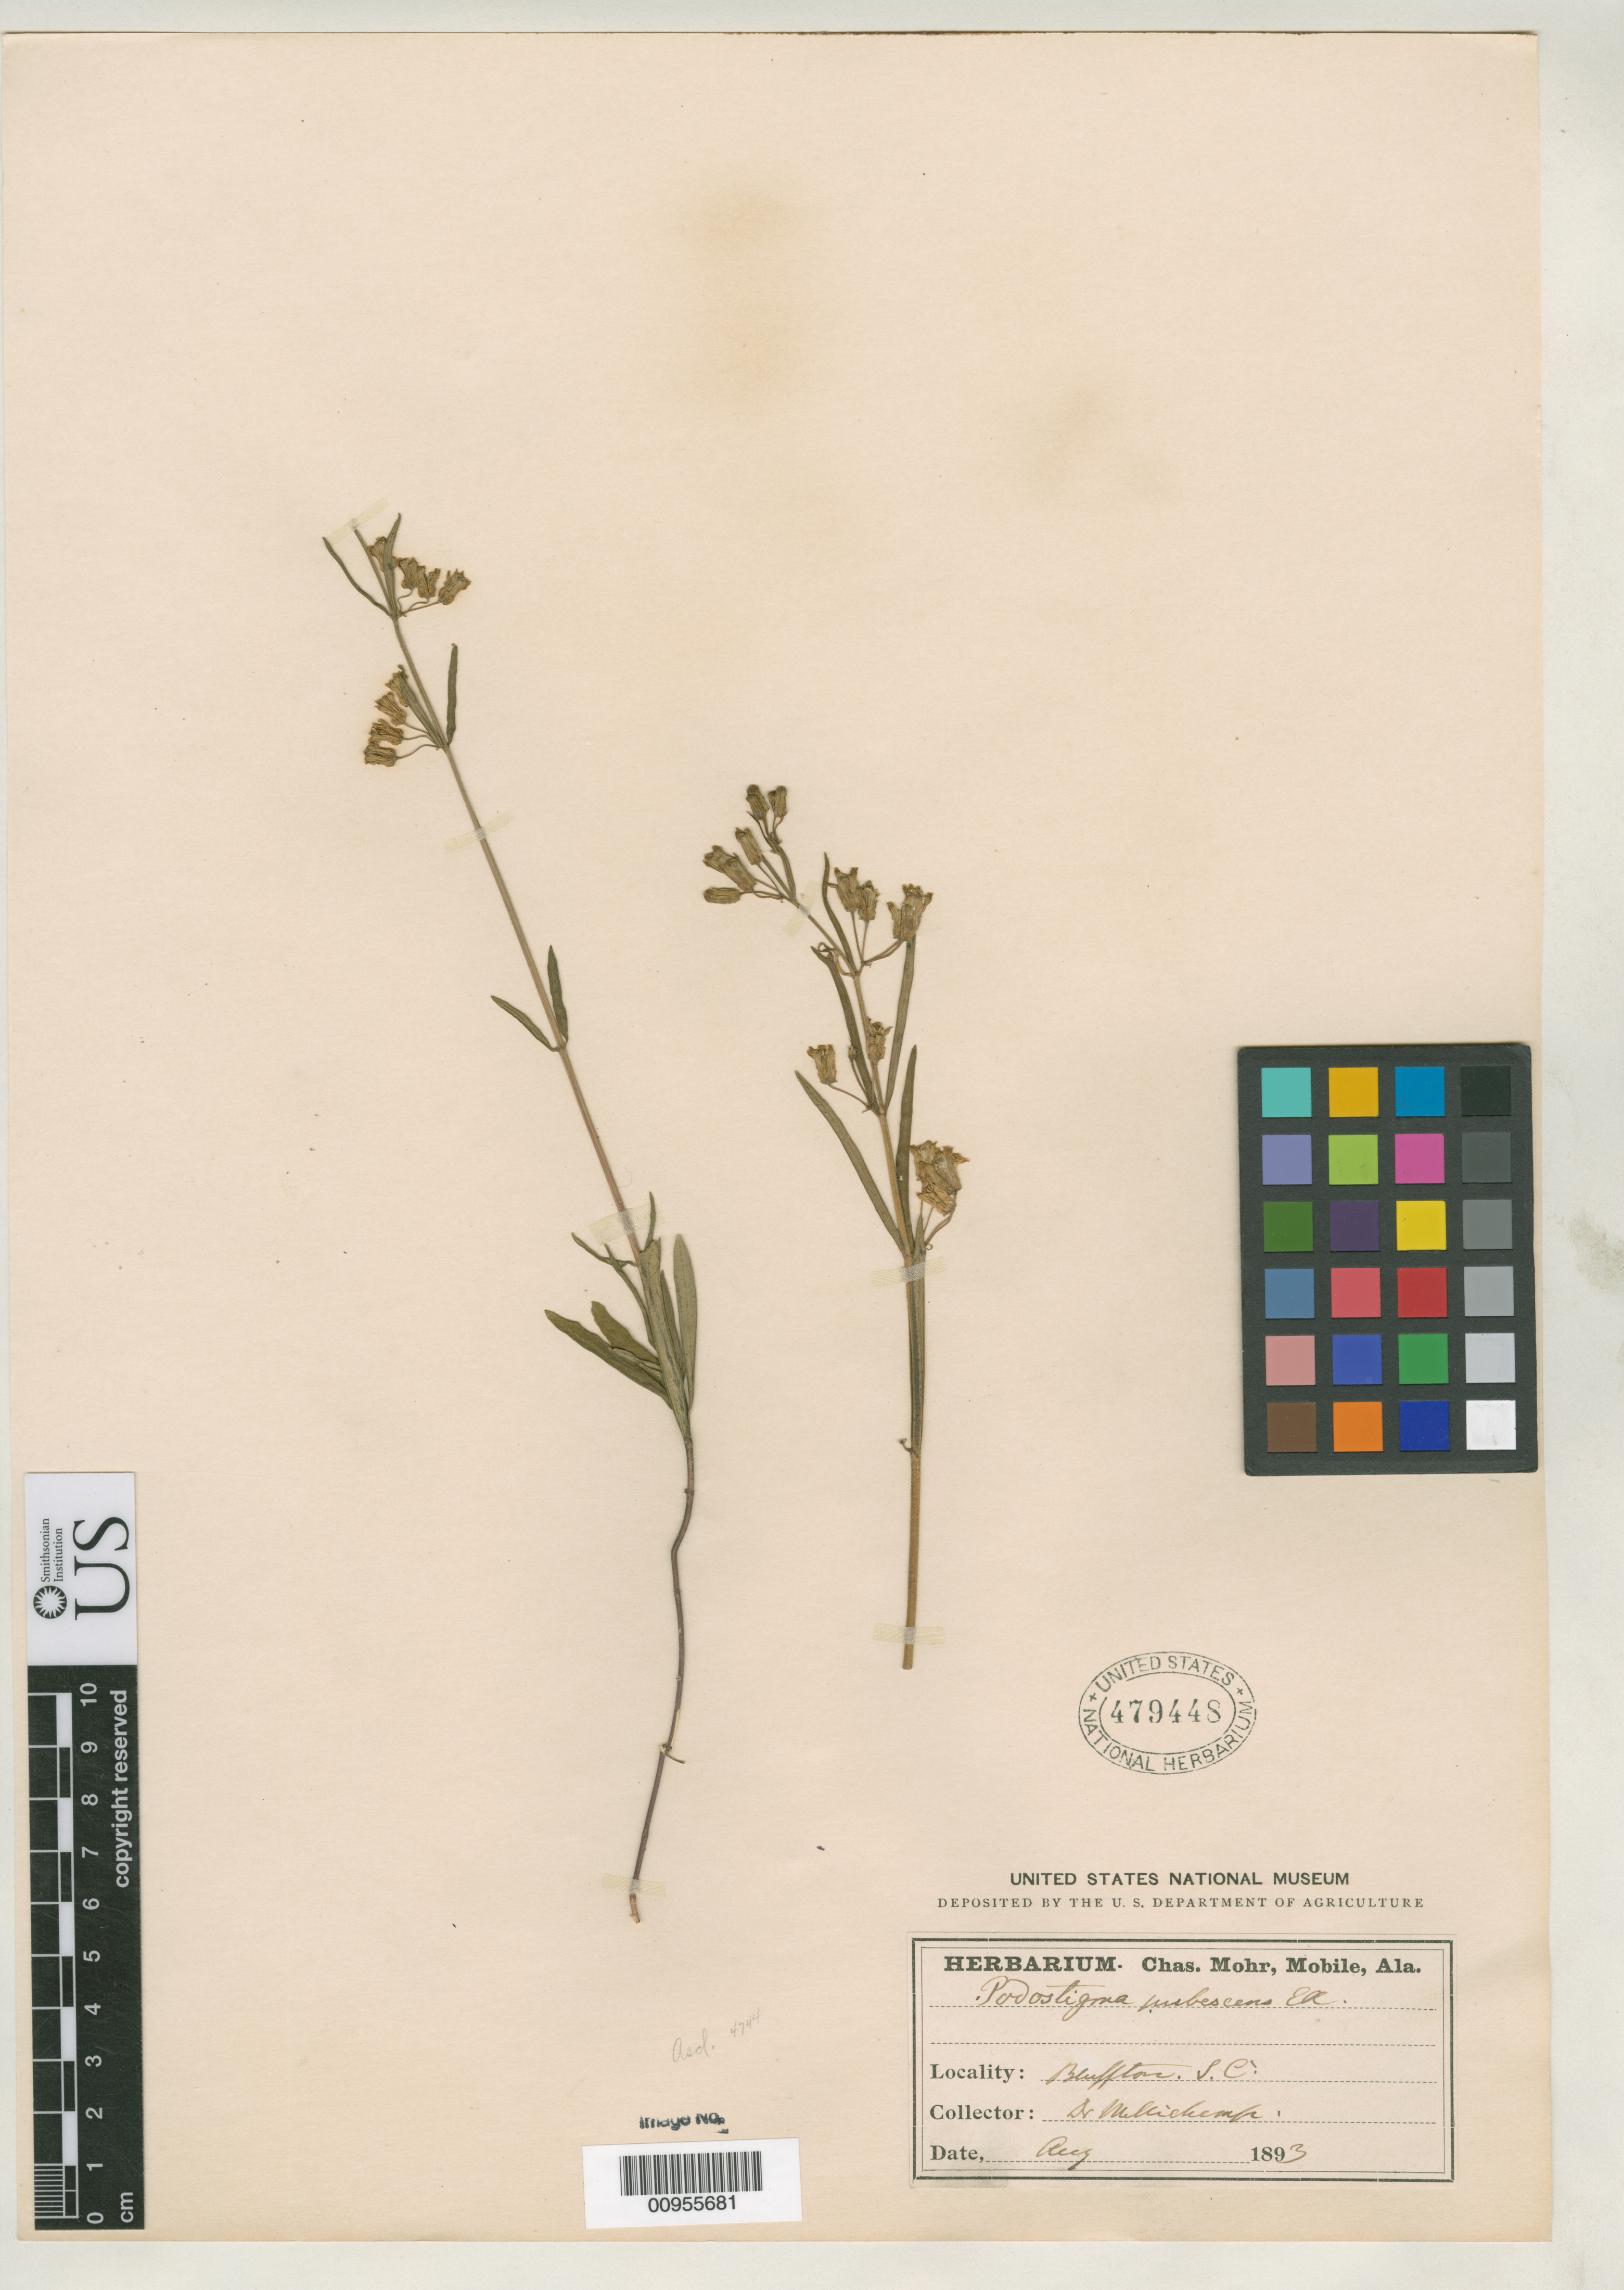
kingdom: Plantae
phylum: Tracheophyta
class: Magnoliopsida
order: Gentianales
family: Apocynaceae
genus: Asclepias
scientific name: Asclepias pedicellata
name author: Walter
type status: Isoneotype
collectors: J. H. Mellichamp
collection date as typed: Aug 1893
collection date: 1893-08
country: United States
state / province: South Carolina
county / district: Beaufort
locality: Bluffton, S.C.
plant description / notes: Ward (2007) cites as isoneotypes several duplicates of Mellichamp s.n. whose labels bear different collections dates (1884, 1886, 1887, 1893) than the neotype at GH (1880).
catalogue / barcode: US 479448